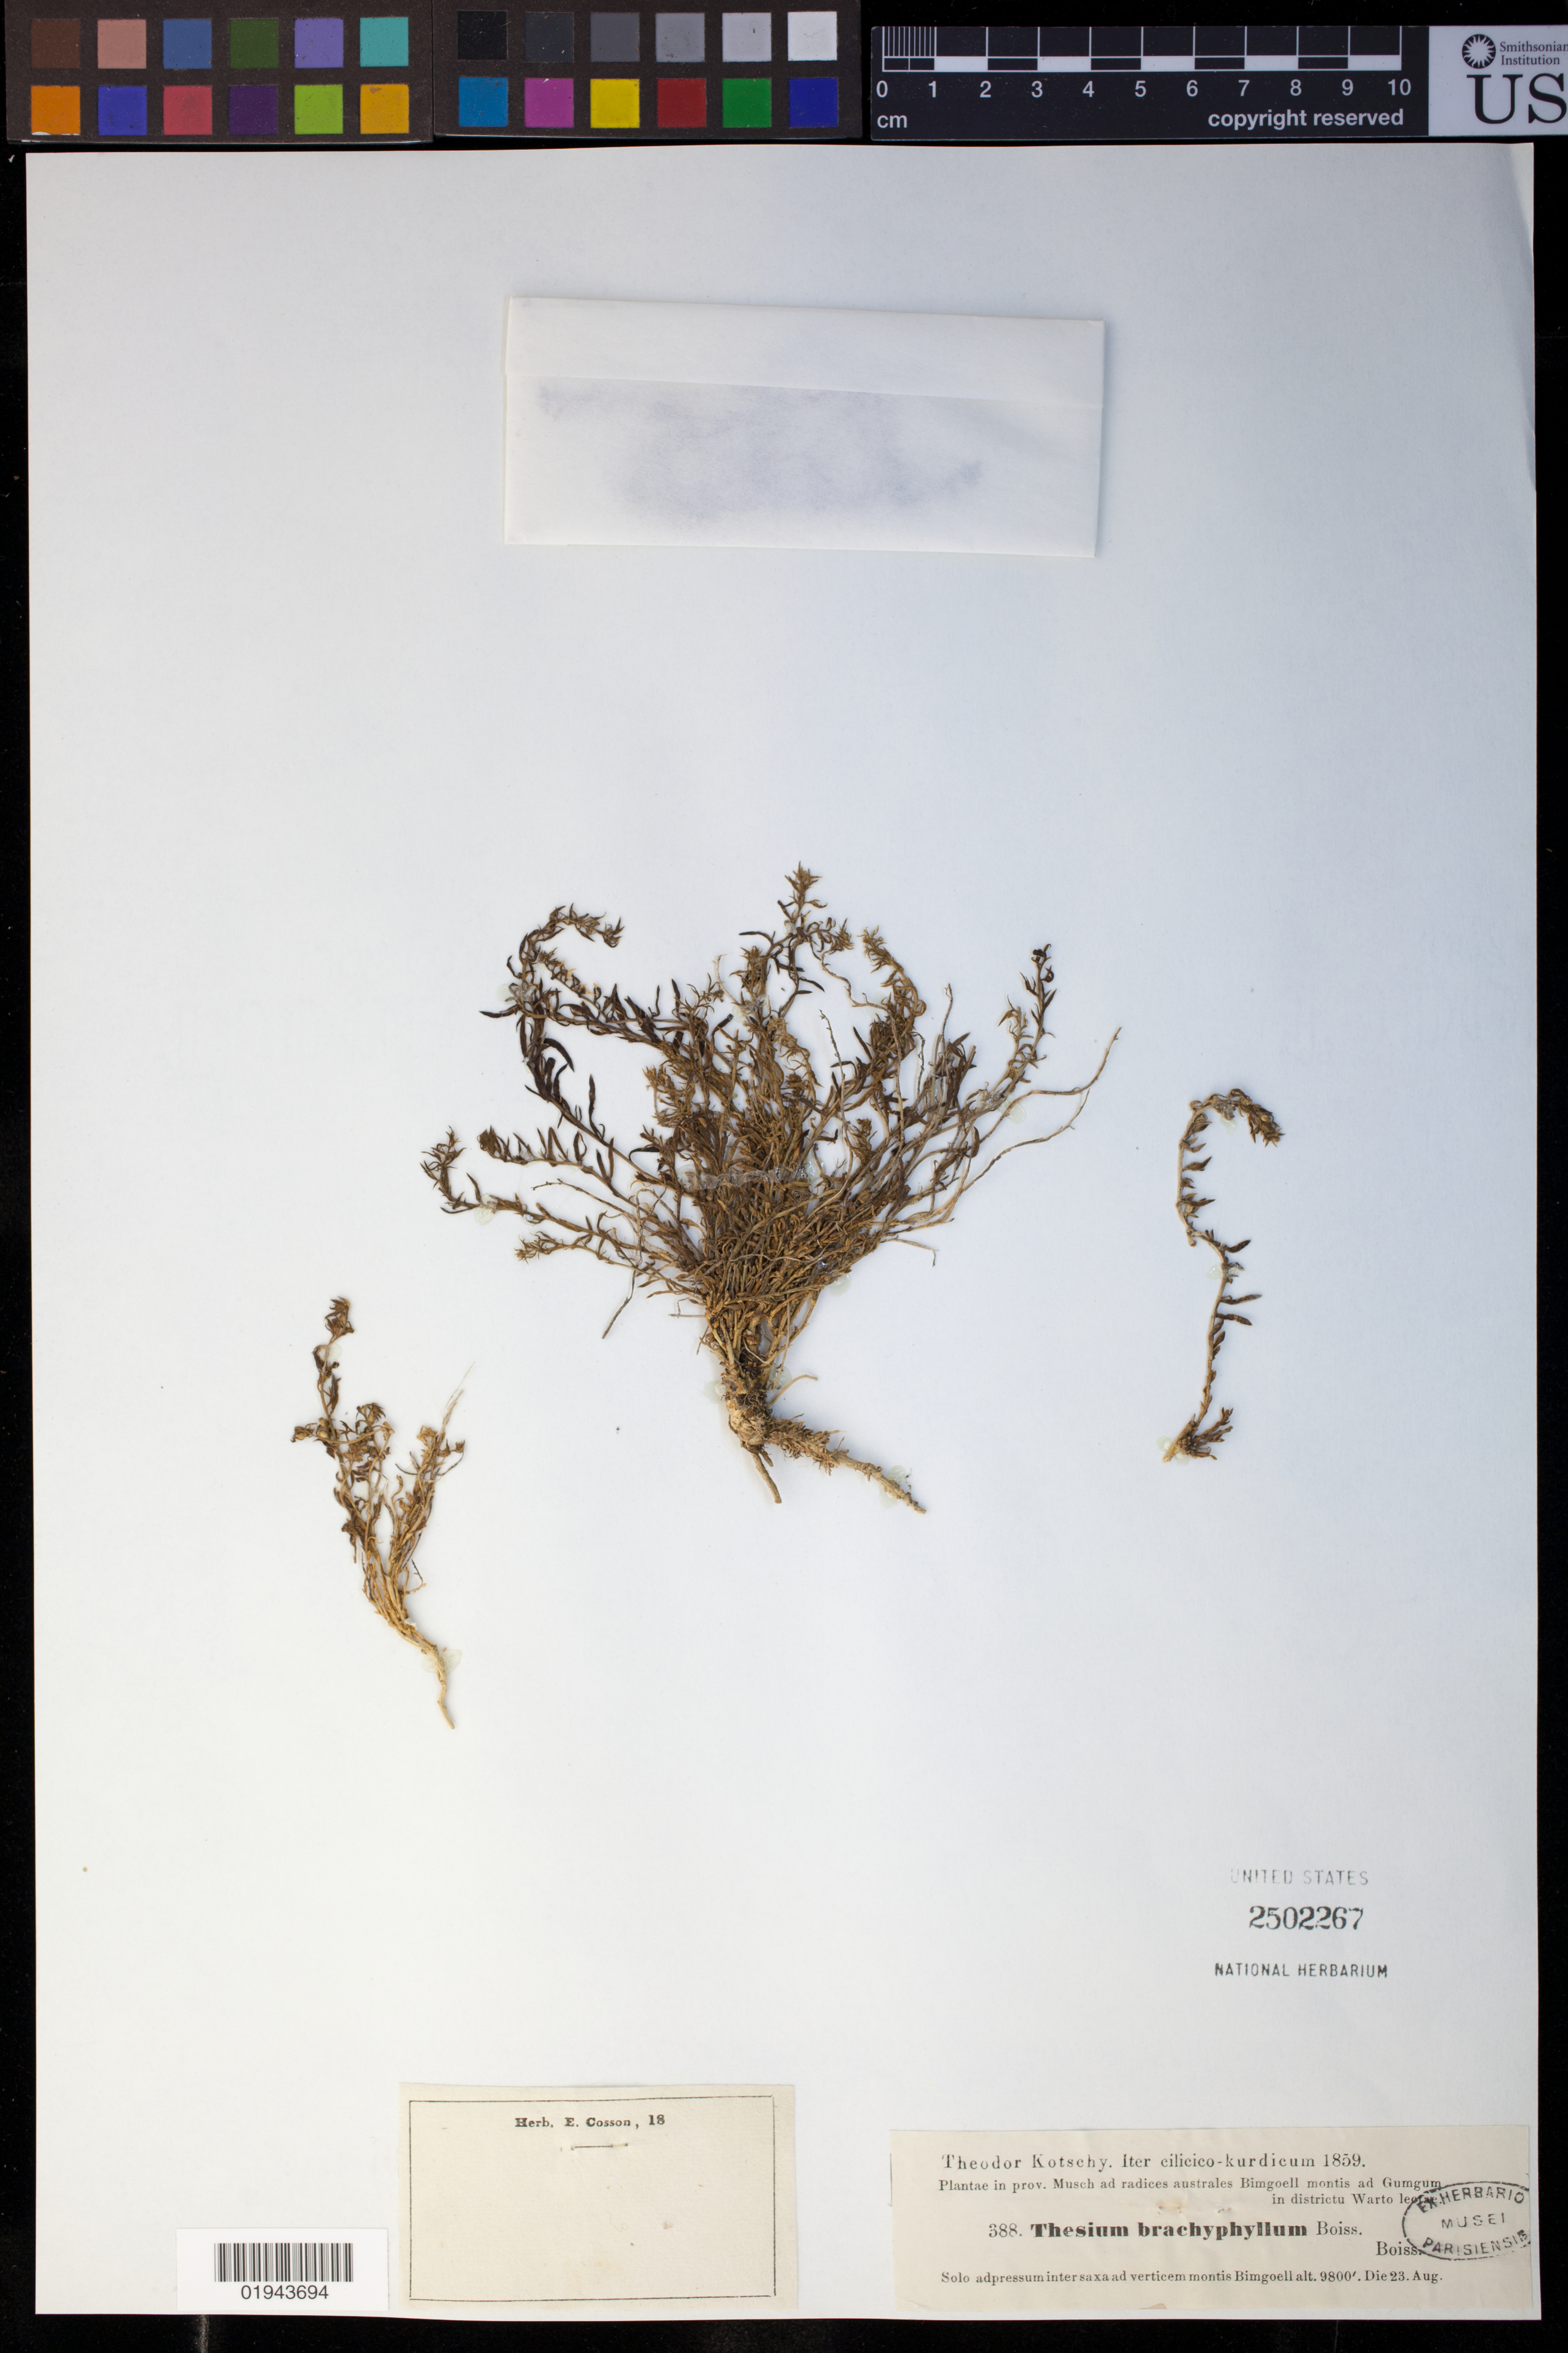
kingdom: Plantae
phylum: Tracheophyta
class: Magnoliopsida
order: Santalales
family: Thesiaceae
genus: Thesium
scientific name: Thesium brachyphyllum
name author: Boiss.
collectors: K. G. Kotschy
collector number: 388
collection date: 1859-08-23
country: Turkey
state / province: Mus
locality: prov. Musch ad radices australes Bimgoell montis ad Gumgum in districtu Warto lectae.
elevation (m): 2987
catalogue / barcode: US 2502267